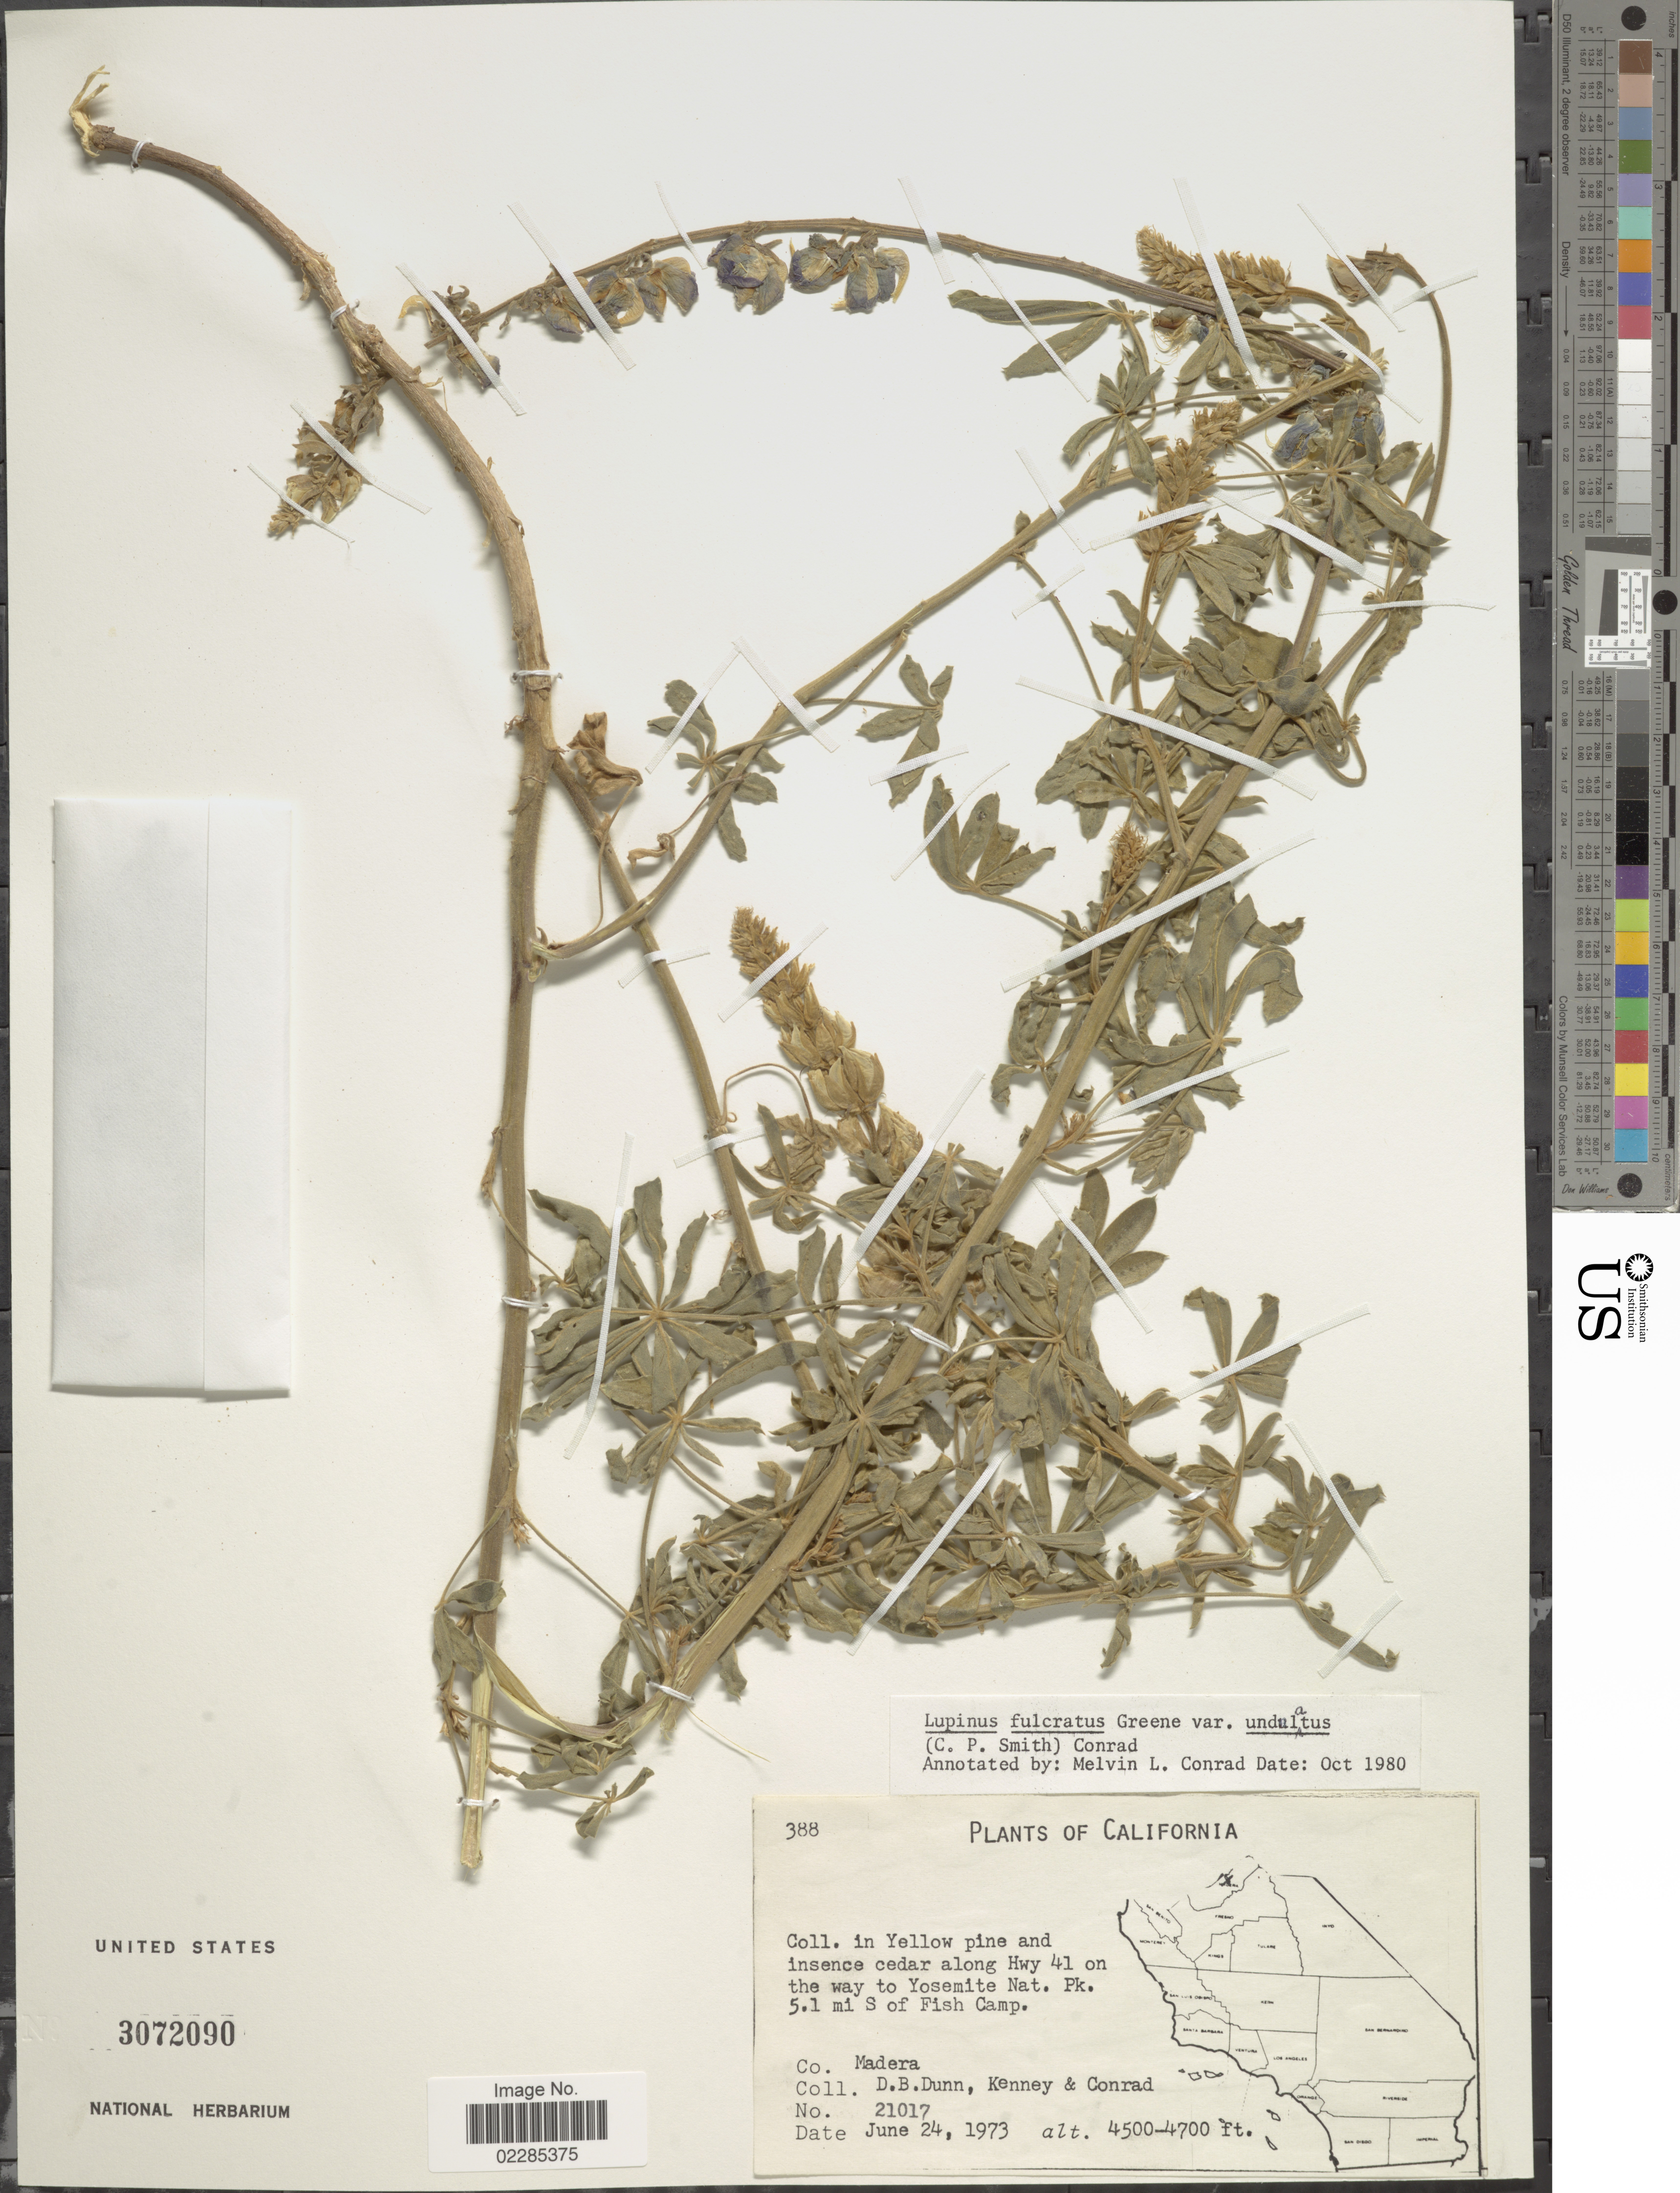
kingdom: Plantae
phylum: Tracheophyta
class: Magnoliopsida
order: Fabales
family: Fabaceae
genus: Lupinus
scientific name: Lupinus fulcratus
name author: Greene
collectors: D. B. Dunn, Kenney & Conrad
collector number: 21017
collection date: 1973-06-24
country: United States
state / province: California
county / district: Mariposa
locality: In Yellow Pine insence cedar along Hwy 41 on the way to Yosemite Nat Pk. 5.1 mi S of Fish Camp, Co Madera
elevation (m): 1372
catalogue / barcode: US 3072090